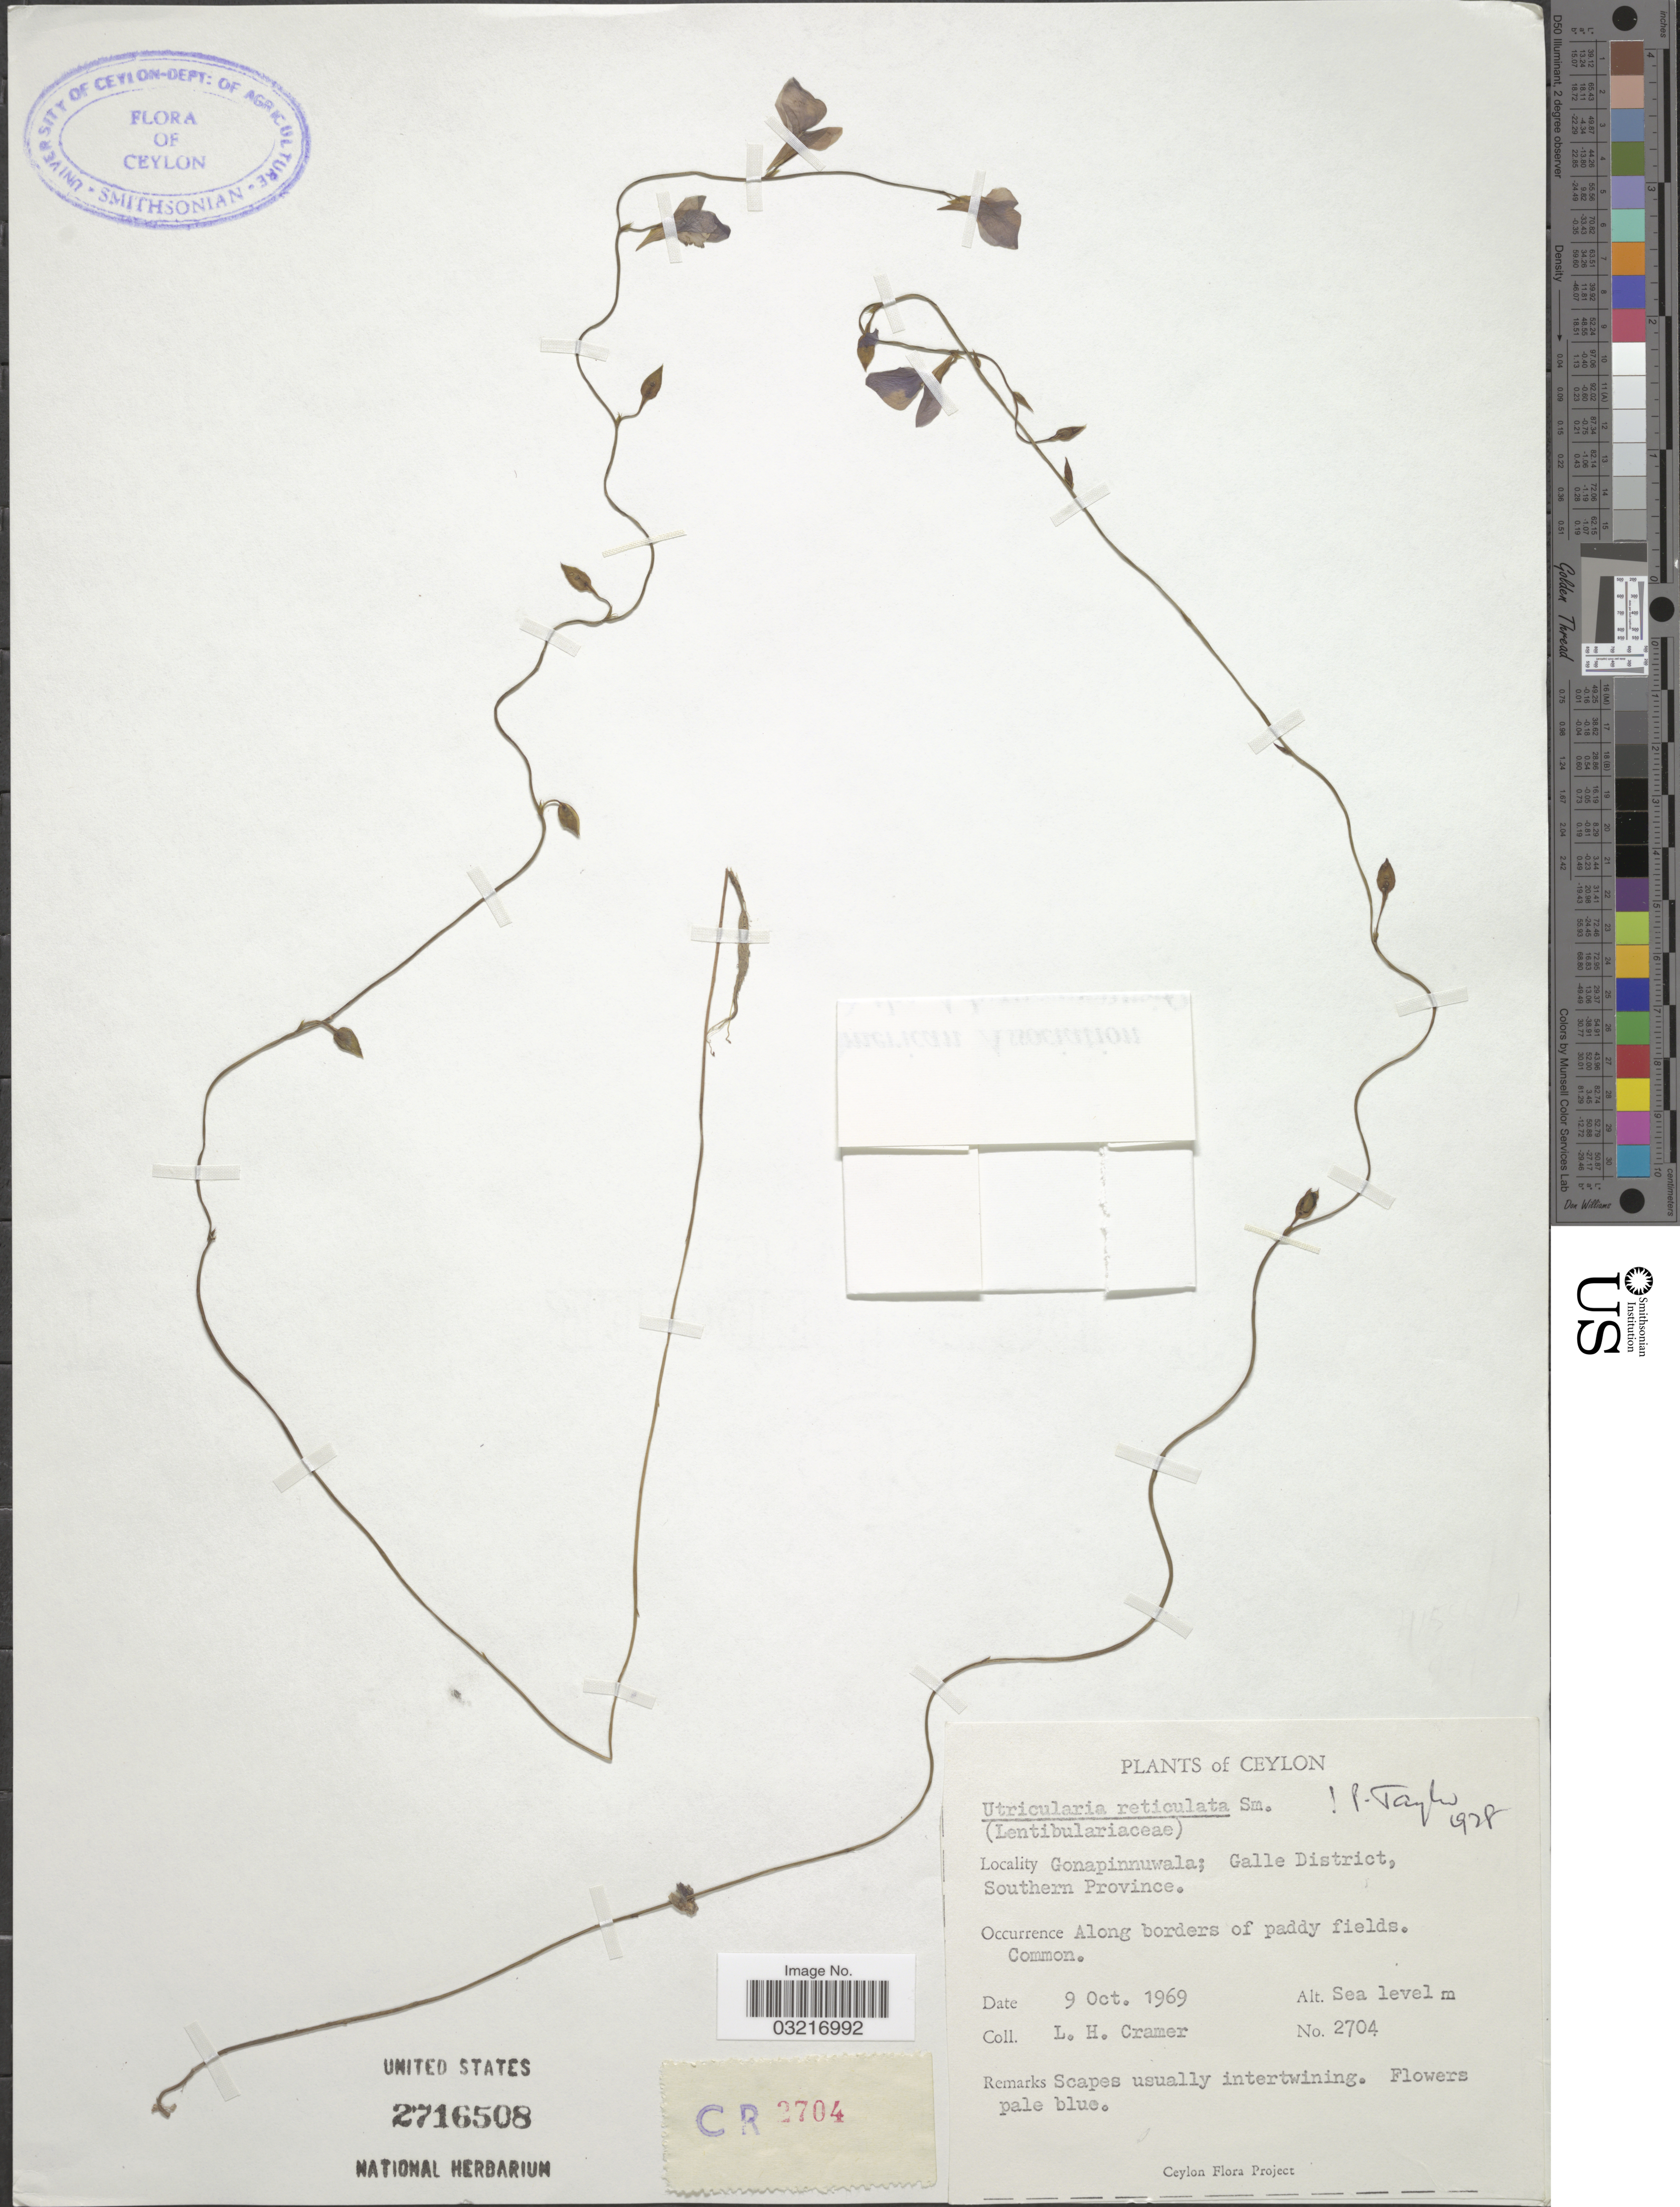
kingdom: Plantae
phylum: Tracheophyta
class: Magnoliopsida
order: Lamiales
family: Lentibulariaceae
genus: Utricularia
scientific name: Utricularia reticulata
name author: Sm.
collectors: L. H. Cramer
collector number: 2704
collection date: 1969-10-09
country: Sri Lanka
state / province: Southern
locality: Ceylon, Gonapinnuwala; Galle District.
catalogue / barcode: US 2716508